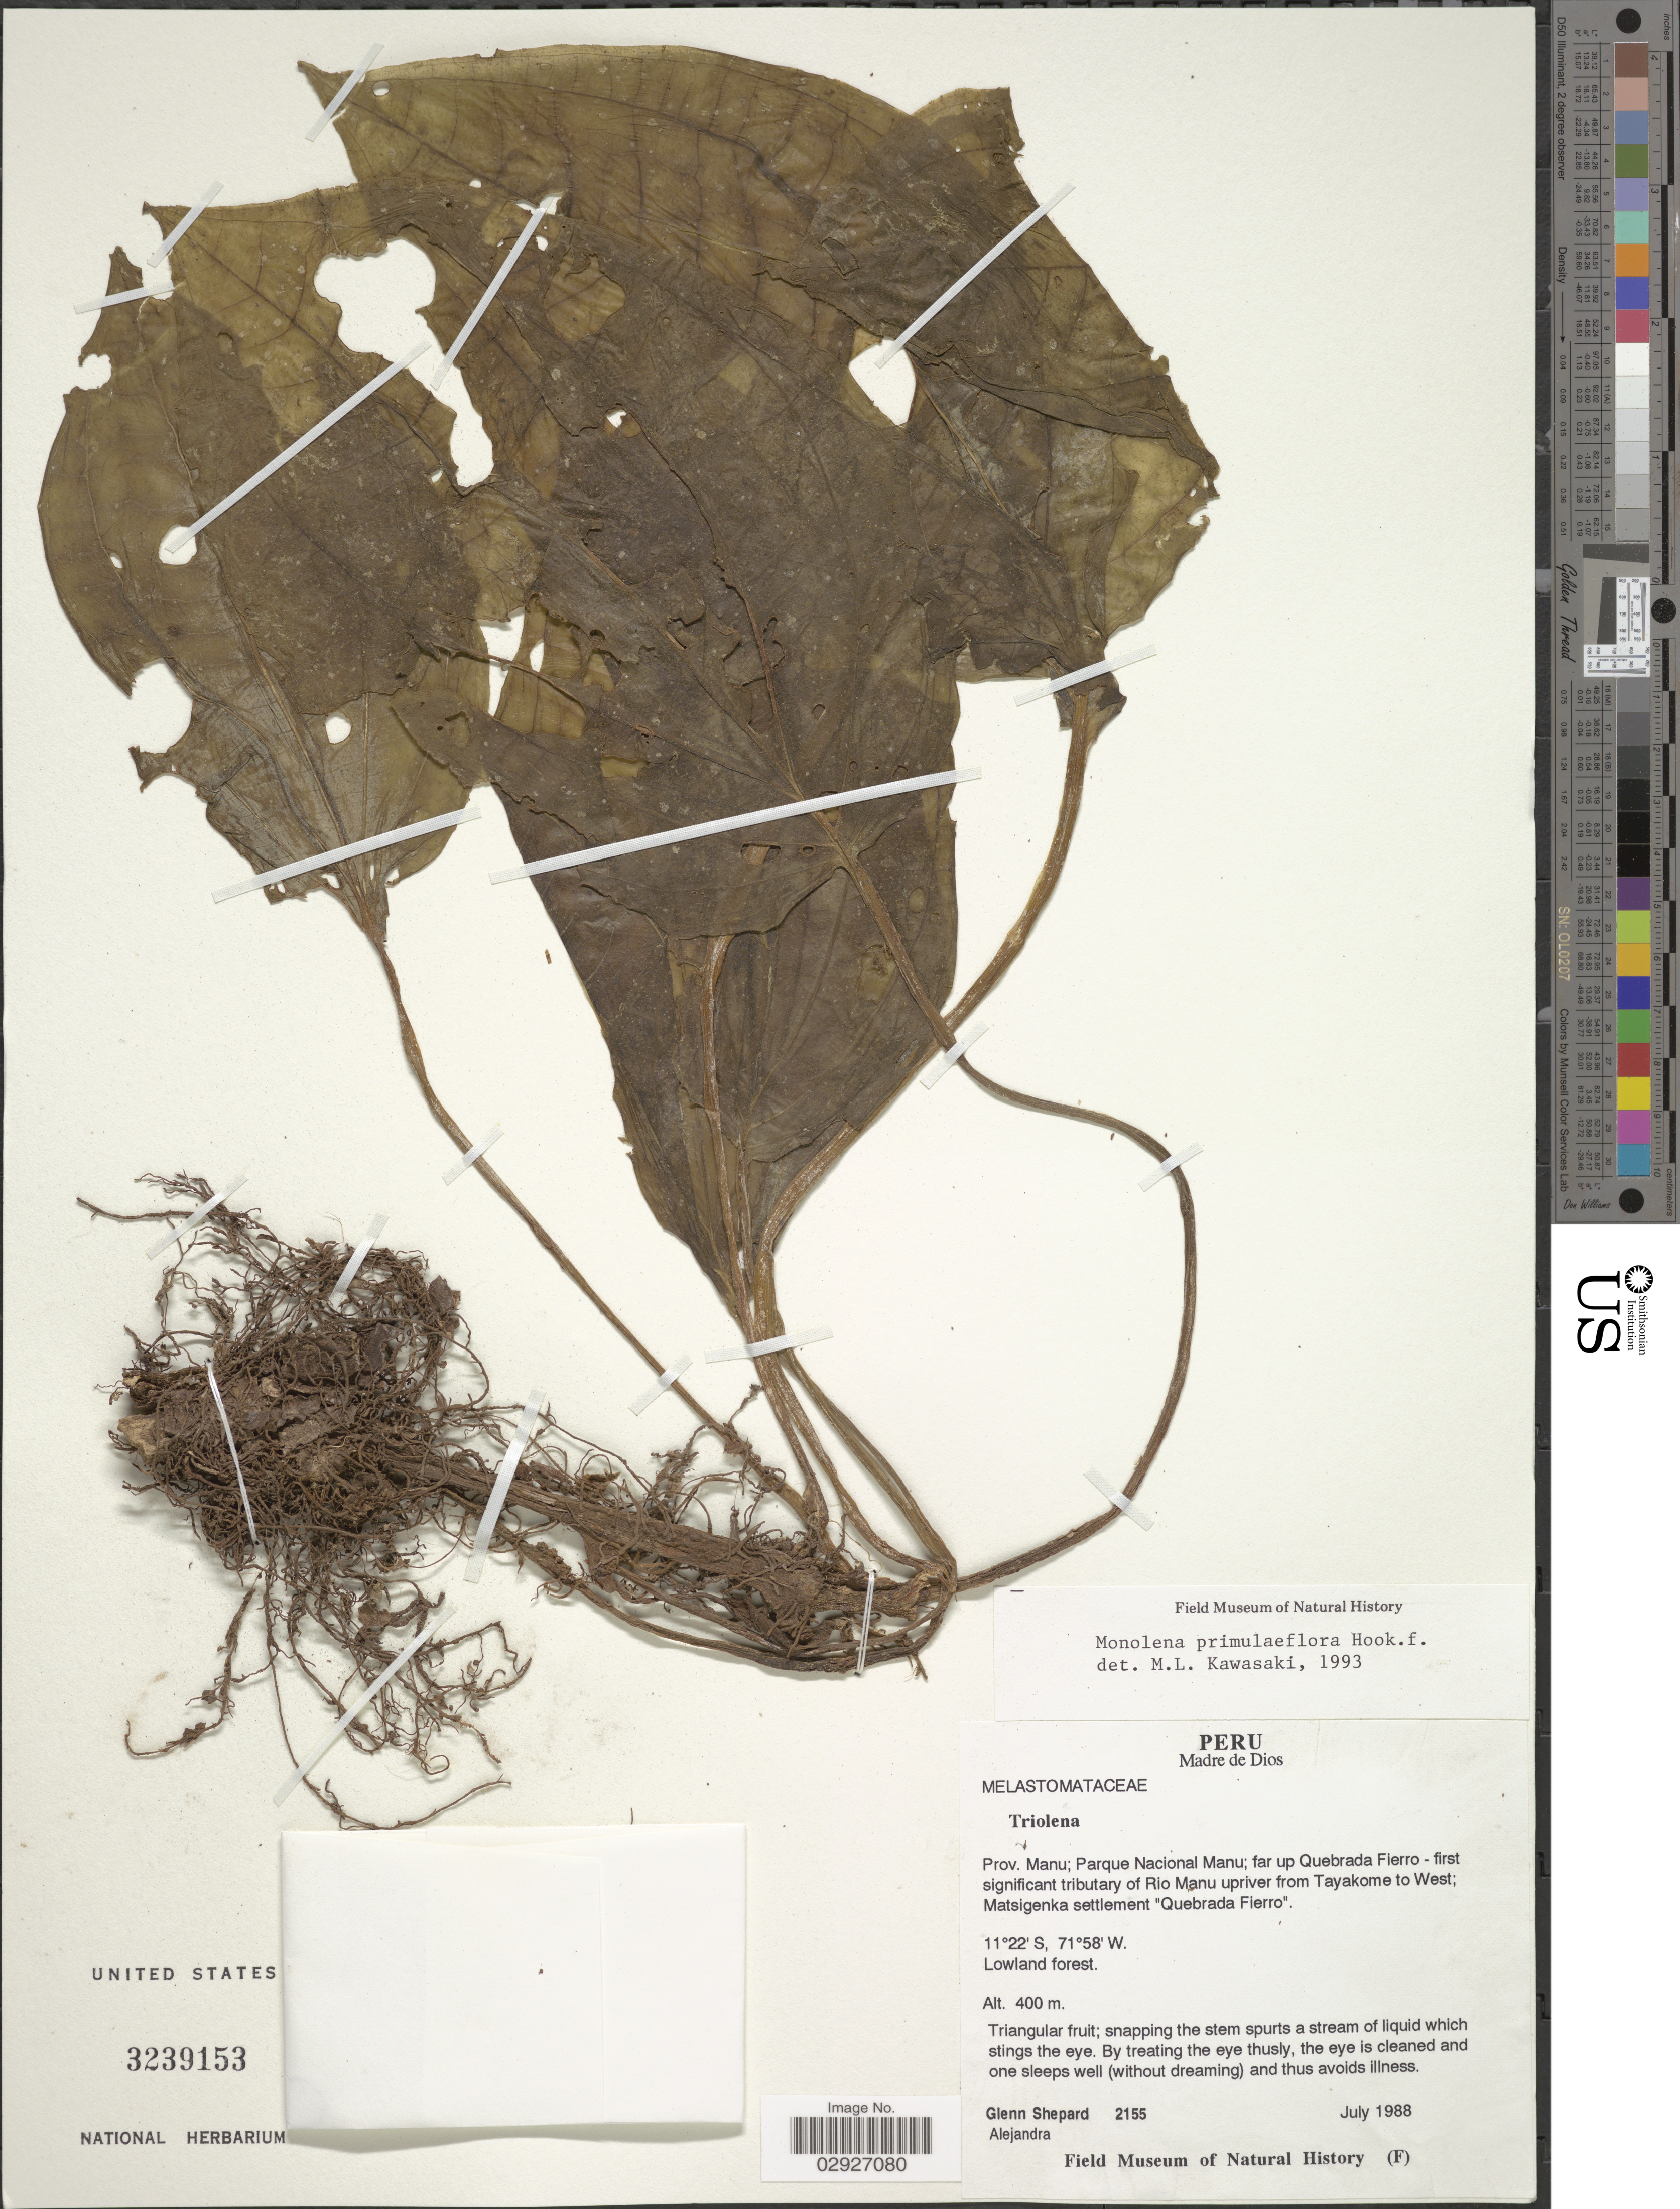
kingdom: Plantae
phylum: Tracheophyta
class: Magnoliopsida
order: Myrtales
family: Melastomataceae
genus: Monolena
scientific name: Monolena primuliflora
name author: Hook. f.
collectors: G. Shepard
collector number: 2155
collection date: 1988-07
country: Peru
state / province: Madre de Dios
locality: Prov. Manu, Parque Nacional Manu, far up Quebrada Fierro- first significant tributary of Rio Manu upriver from Tayakome to West, Matsigenka settlement "Quebrada Fierro".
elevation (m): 400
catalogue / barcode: US 3239153